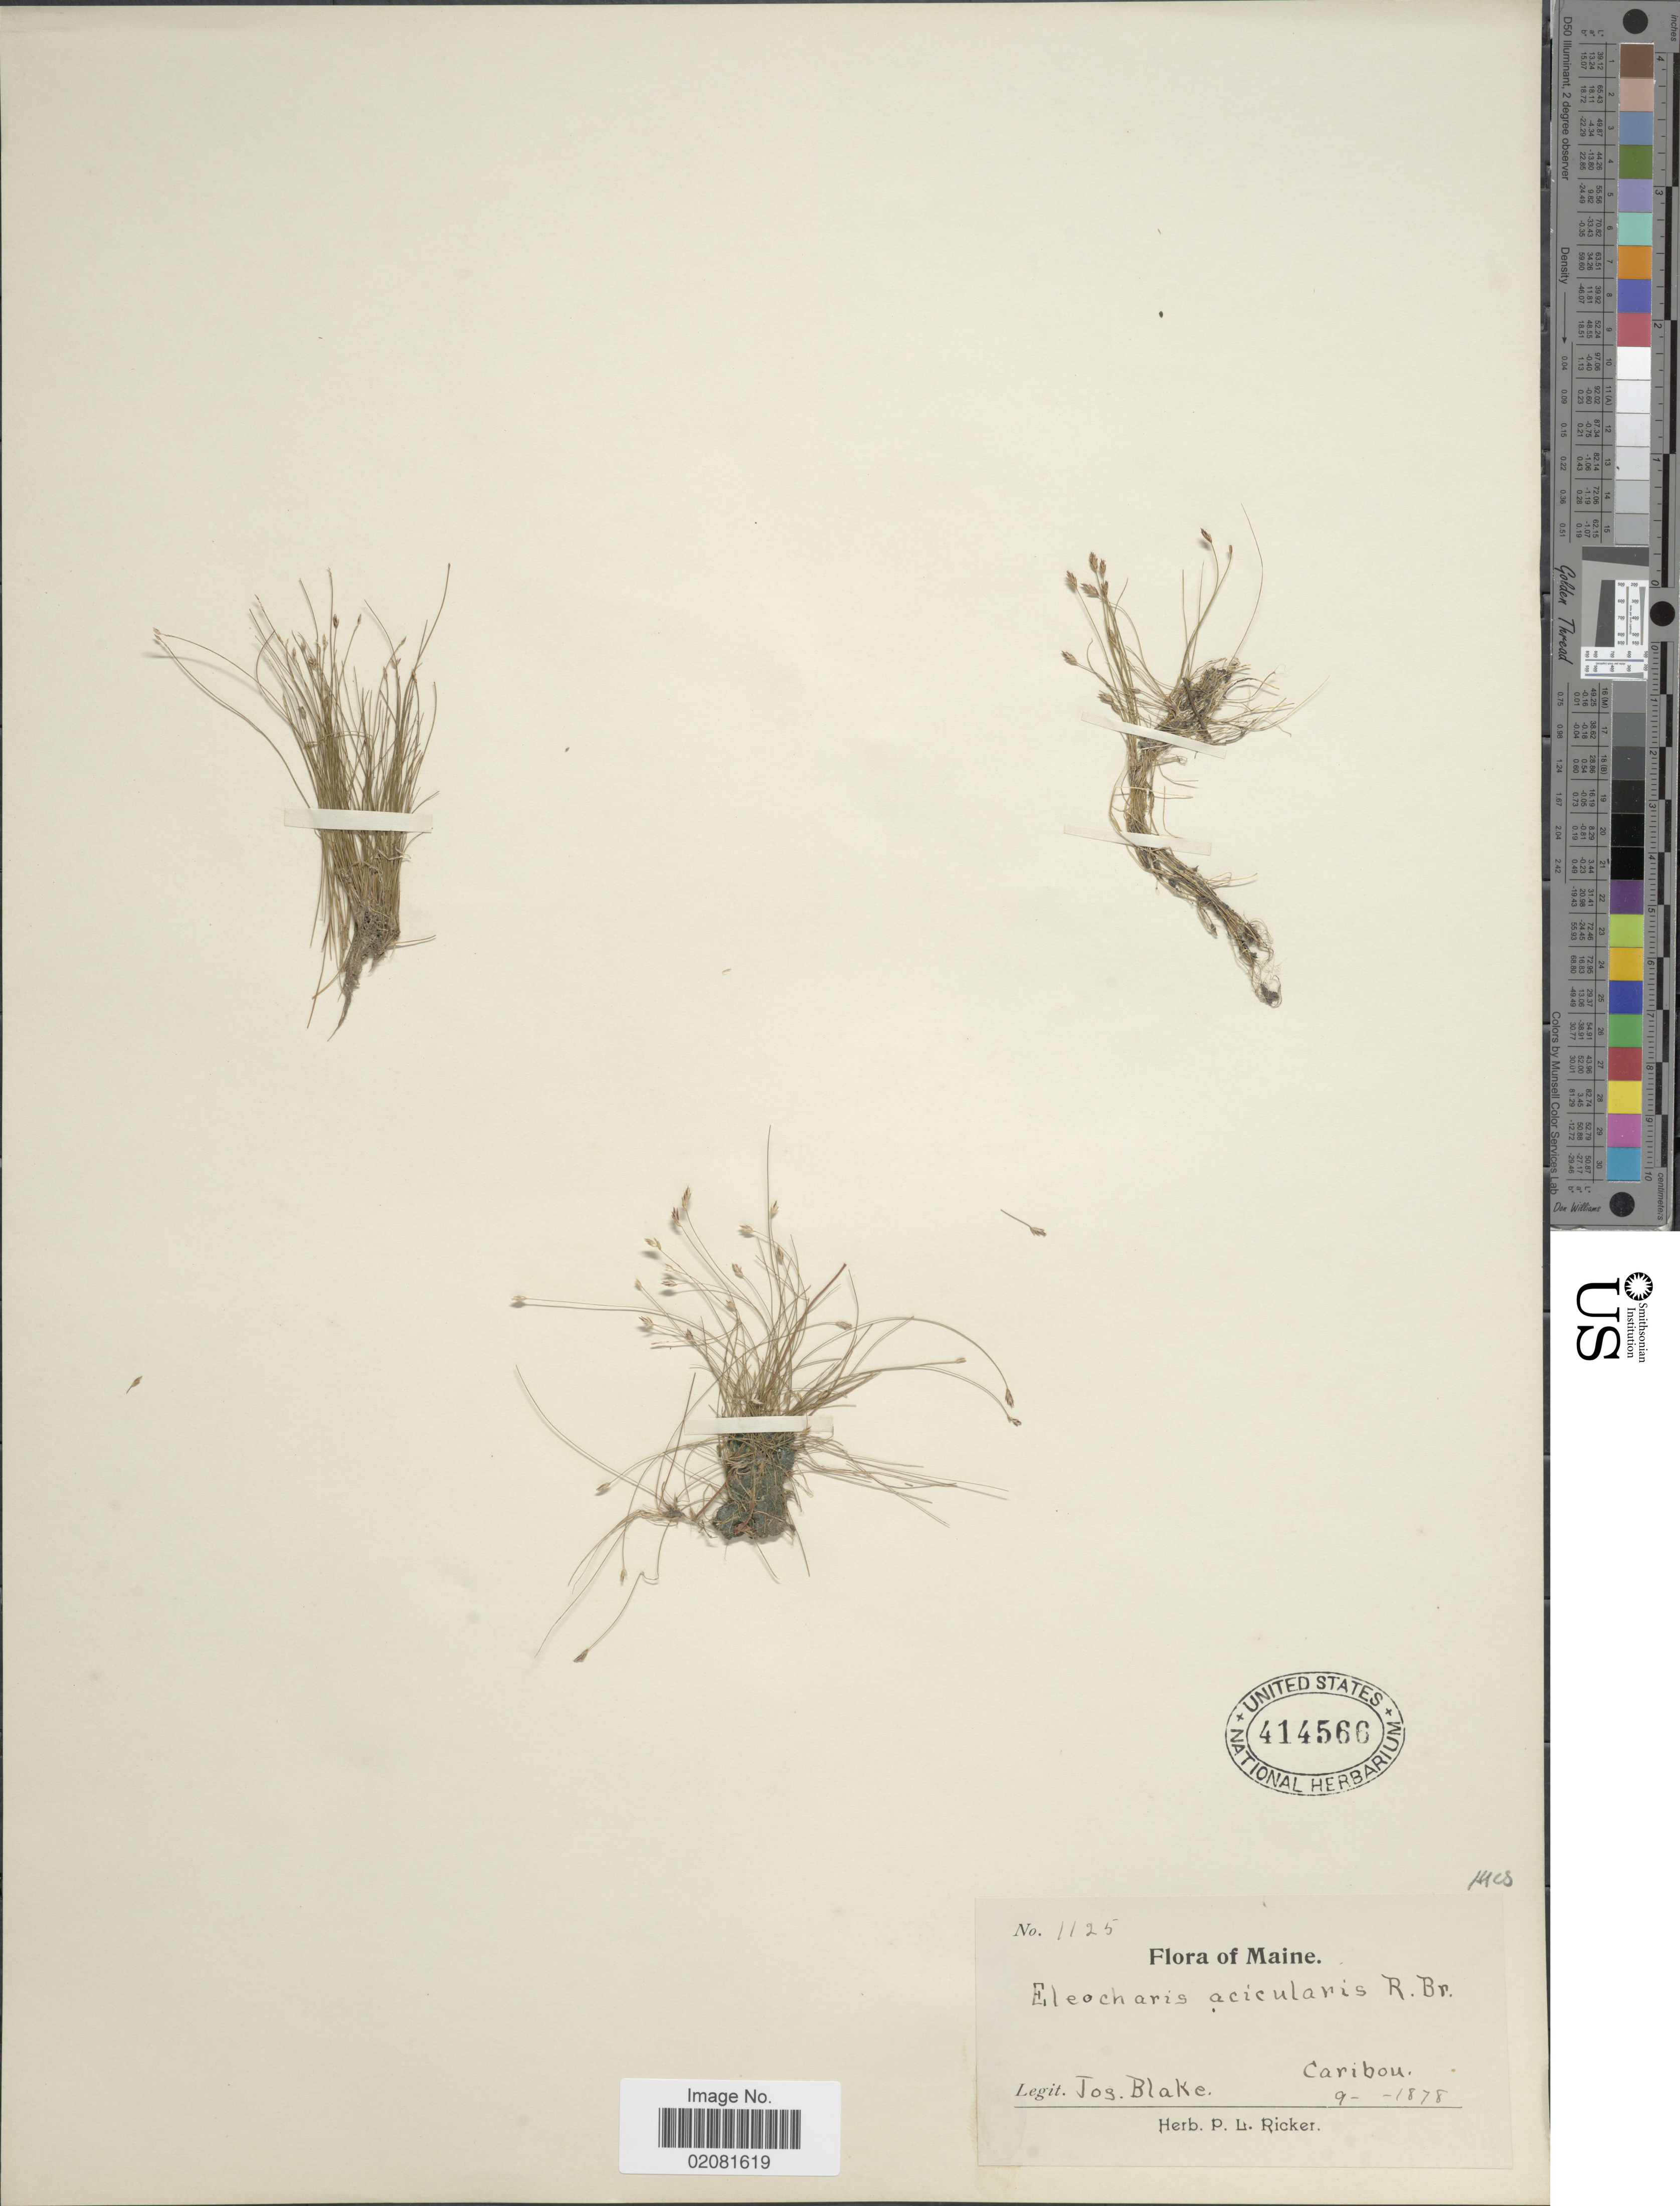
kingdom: Plantae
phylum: Tracheophyta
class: Liliopsida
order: Poales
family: Cyperaceae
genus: Eleocharis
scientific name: Eleocharis acicularis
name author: (L.) Roem. & Schult.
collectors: J. Blake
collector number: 1125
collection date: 1878-09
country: United States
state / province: Maine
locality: Caribou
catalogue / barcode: US 414566